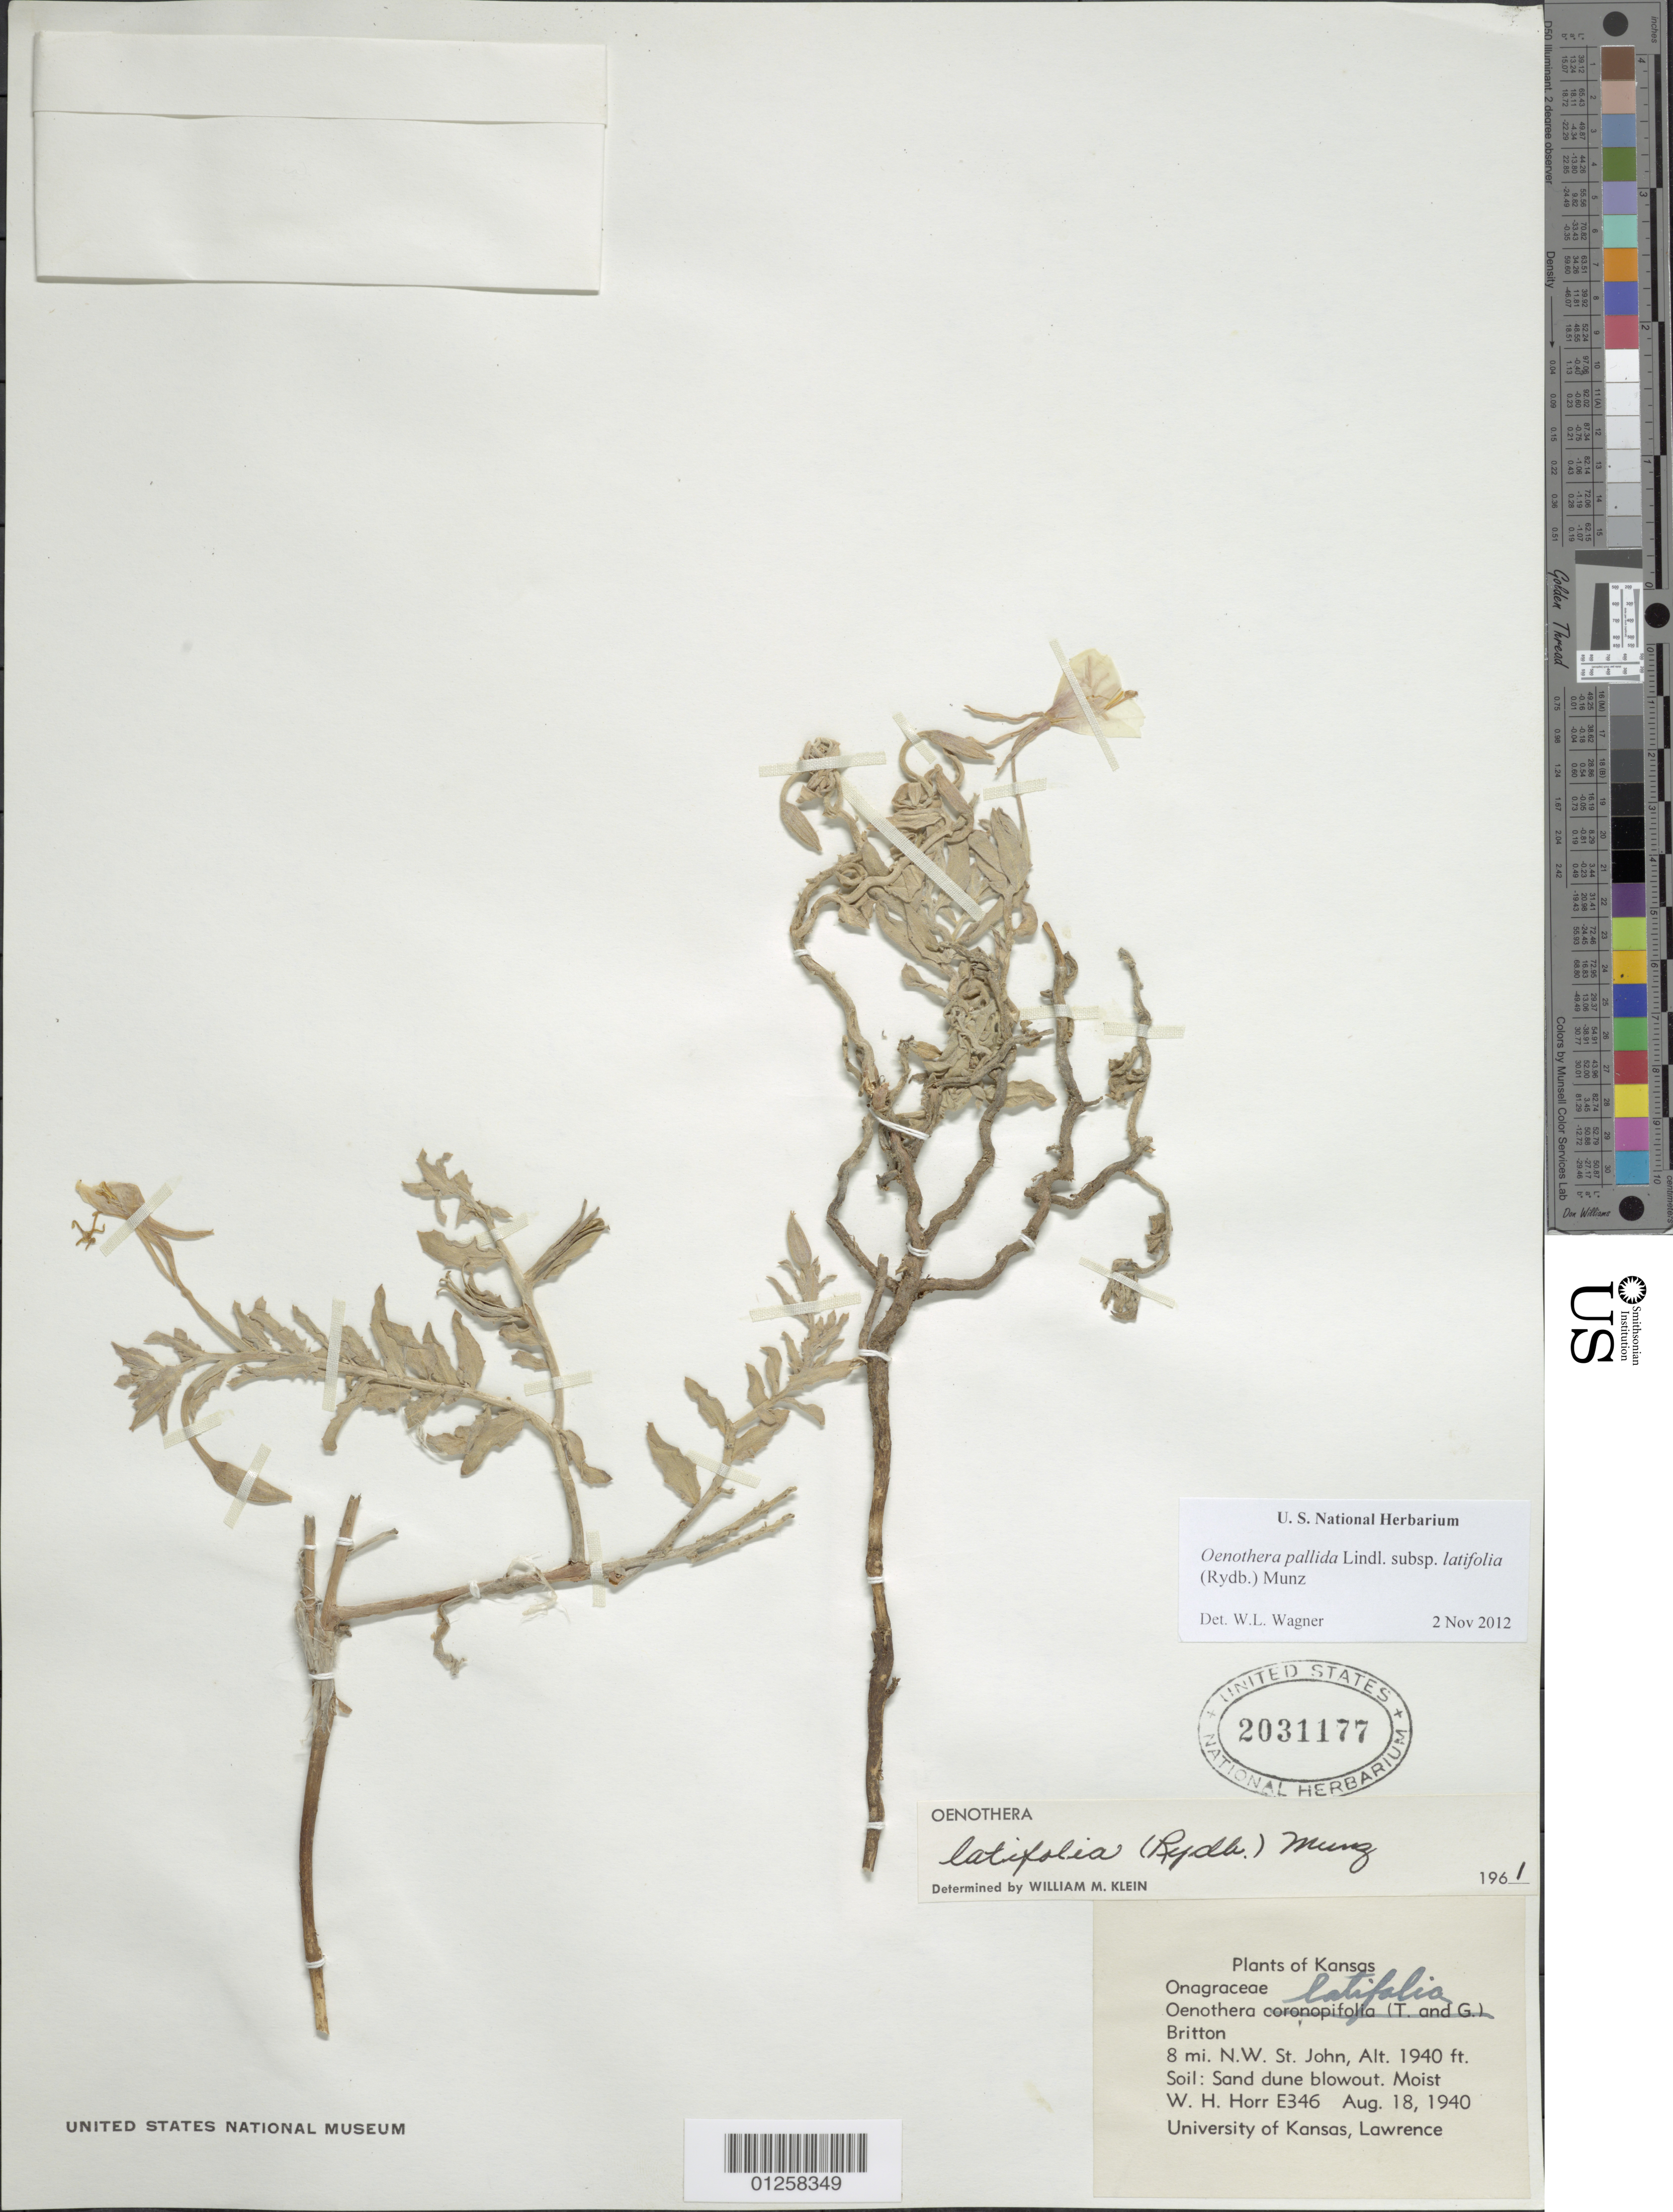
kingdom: Plantae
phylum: Tracheophyta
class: Magnoliopsida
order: Myrtales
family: Onagraceae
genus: Oenothera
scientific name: Oenothera pallida subsp. latifolia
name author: (Rydb.) Munz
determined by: Wagner, W. L., (BOT), Smithsonian Institution - National Museum of Natural History (UNITED STATES)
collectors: W. H. Horr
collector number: E346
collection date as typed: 18 Aug 1940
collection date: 1940-08-18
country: United States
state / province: Kansas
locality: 8 mi. N. W.St. John.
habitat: Moist soil.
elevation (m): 591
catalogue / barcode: US 2031177